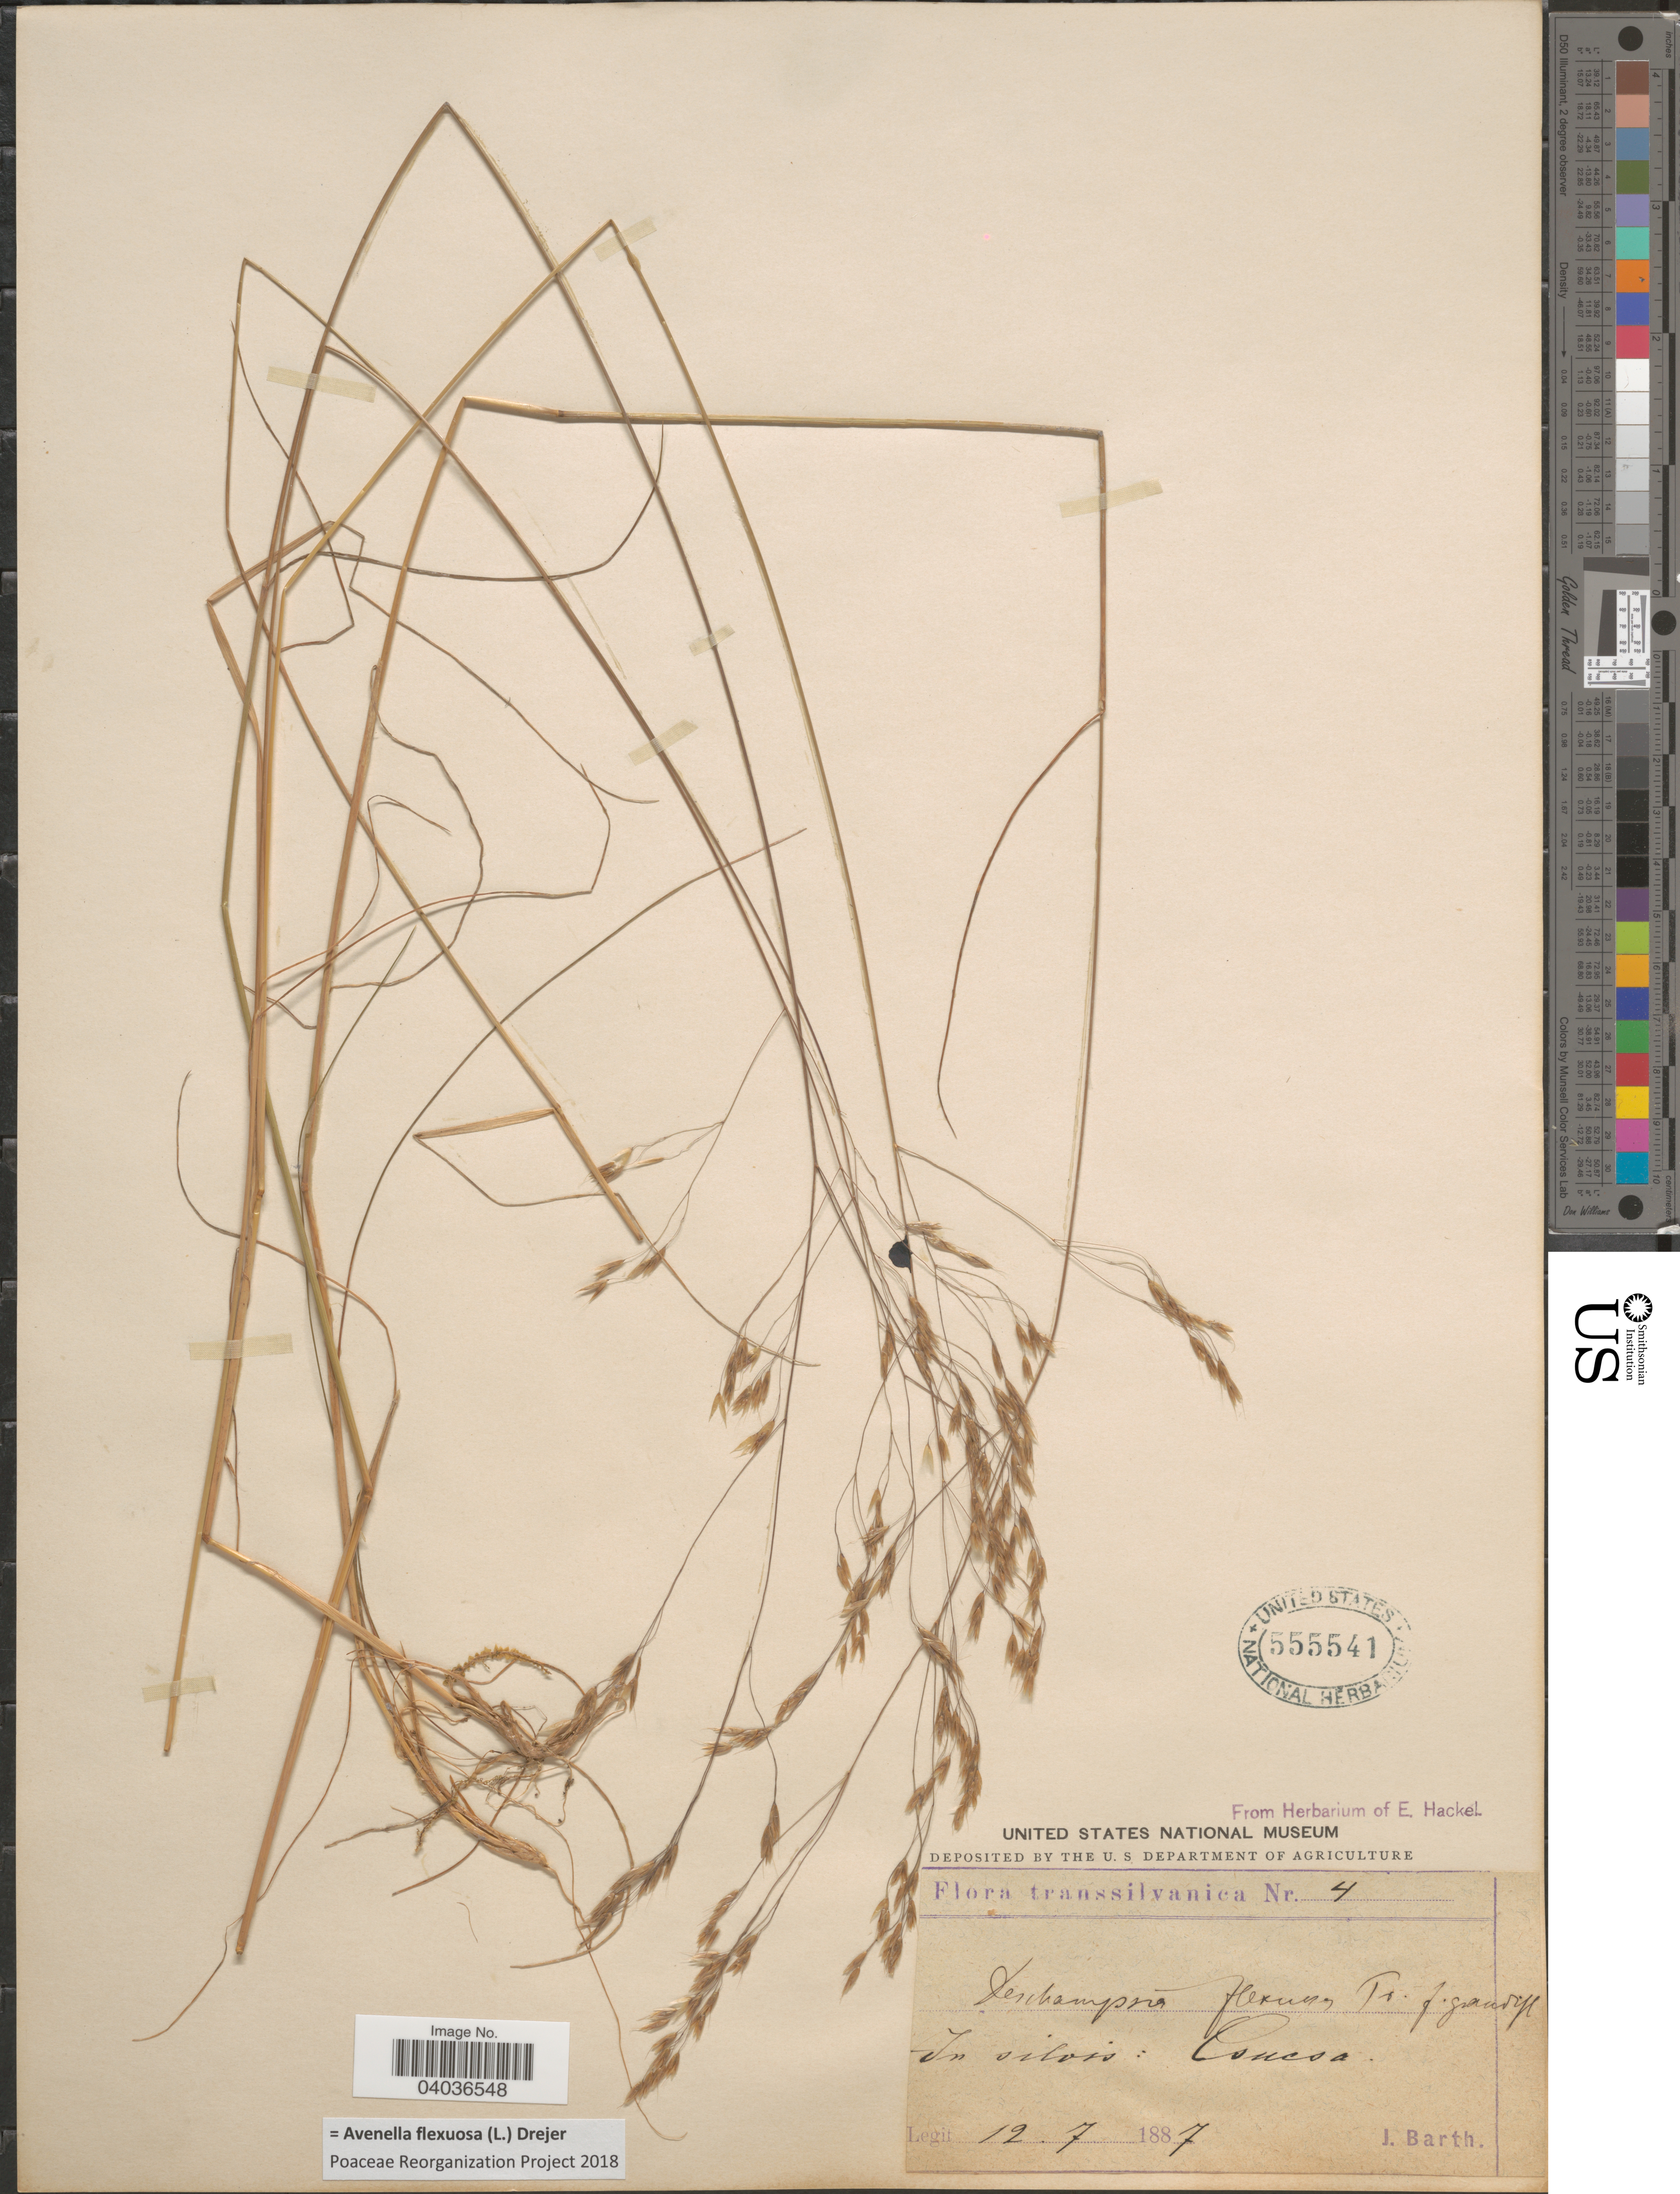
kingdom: Plantae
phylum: Tracheophyta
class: Liliopsida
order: Poales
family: Poaceae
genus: Avenella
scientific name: Avenella flexuosa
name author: (L.) Drejer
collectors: J. Barth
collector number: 4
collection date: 1887-07-12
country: Romania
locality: Transsilvanica. In silvis: Concsa.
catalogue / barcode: US 555541